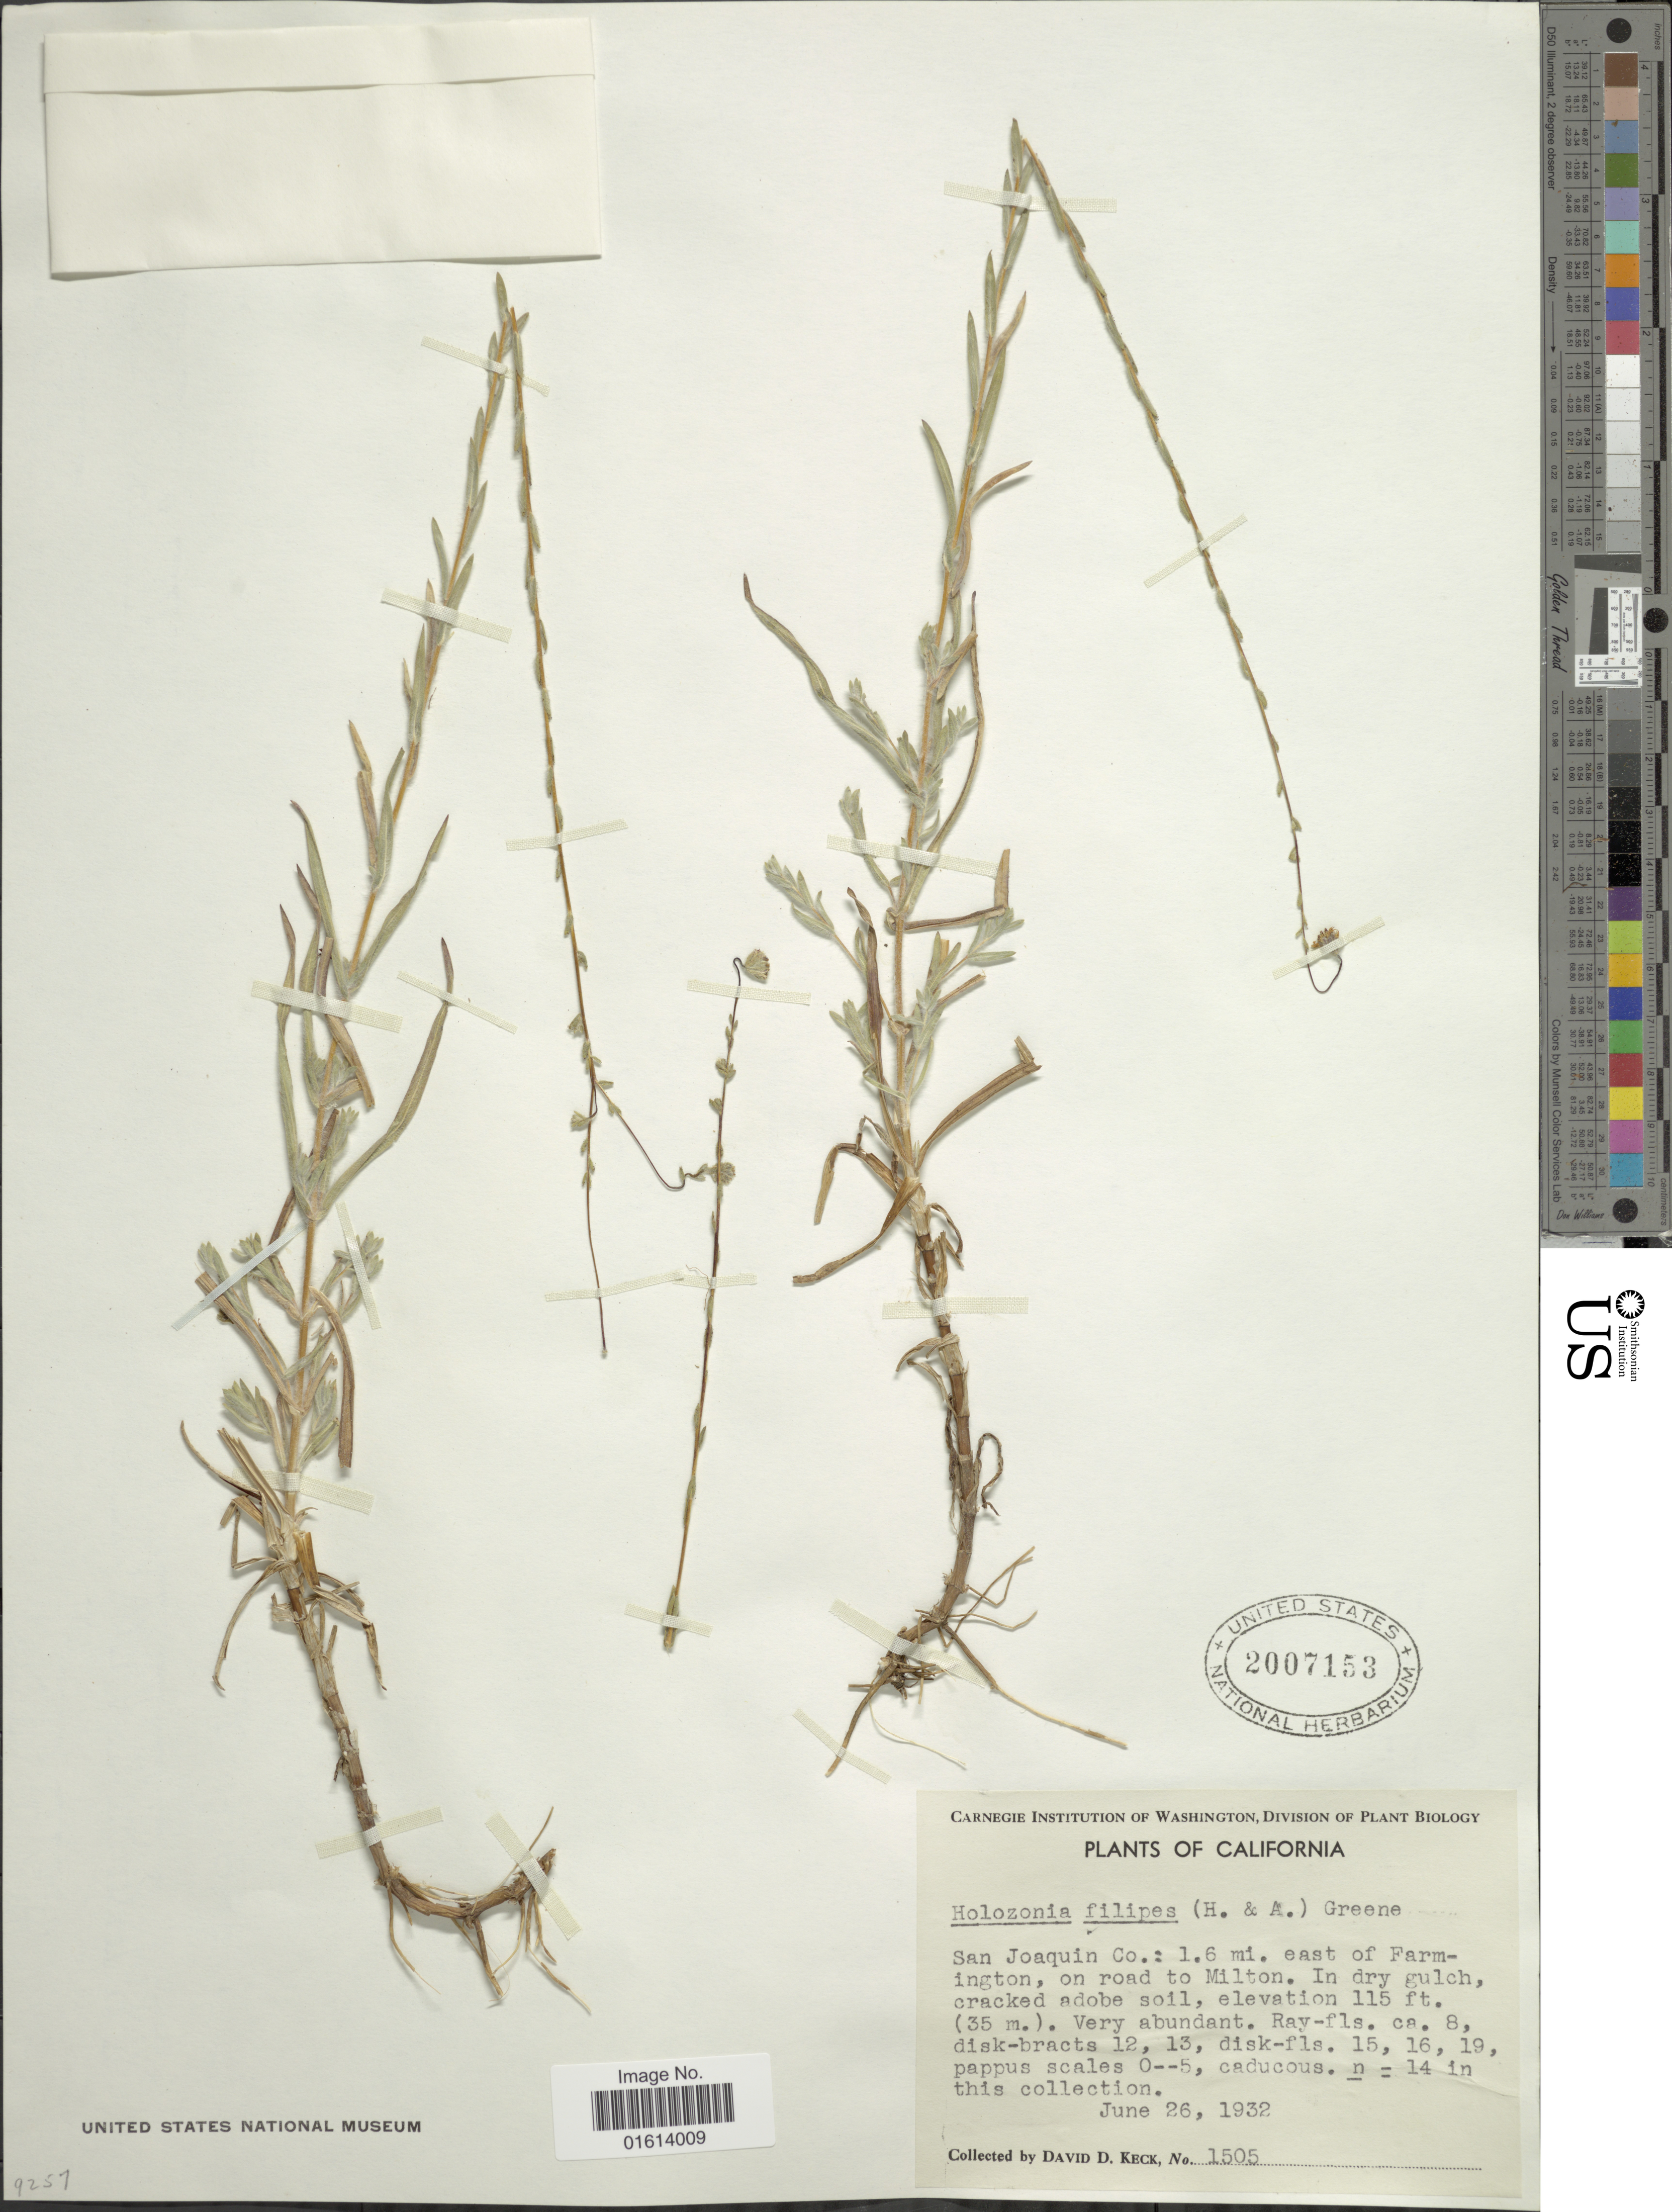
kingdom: Plantae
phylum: Tracheophyta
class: Magnoliopsida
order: Asterales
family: Asteraceae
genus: Holozonia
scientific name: Holozonia filipes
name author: (Hook. & Arn.) Greene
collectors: D. D. Keck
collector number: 1505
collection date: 1932-06-26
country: United States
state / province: California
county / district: San Joaquin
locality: San Joaquin Co.: 1.6 mi. east of Farmington, on road to Milton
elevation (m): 35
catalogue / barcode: US 2007153